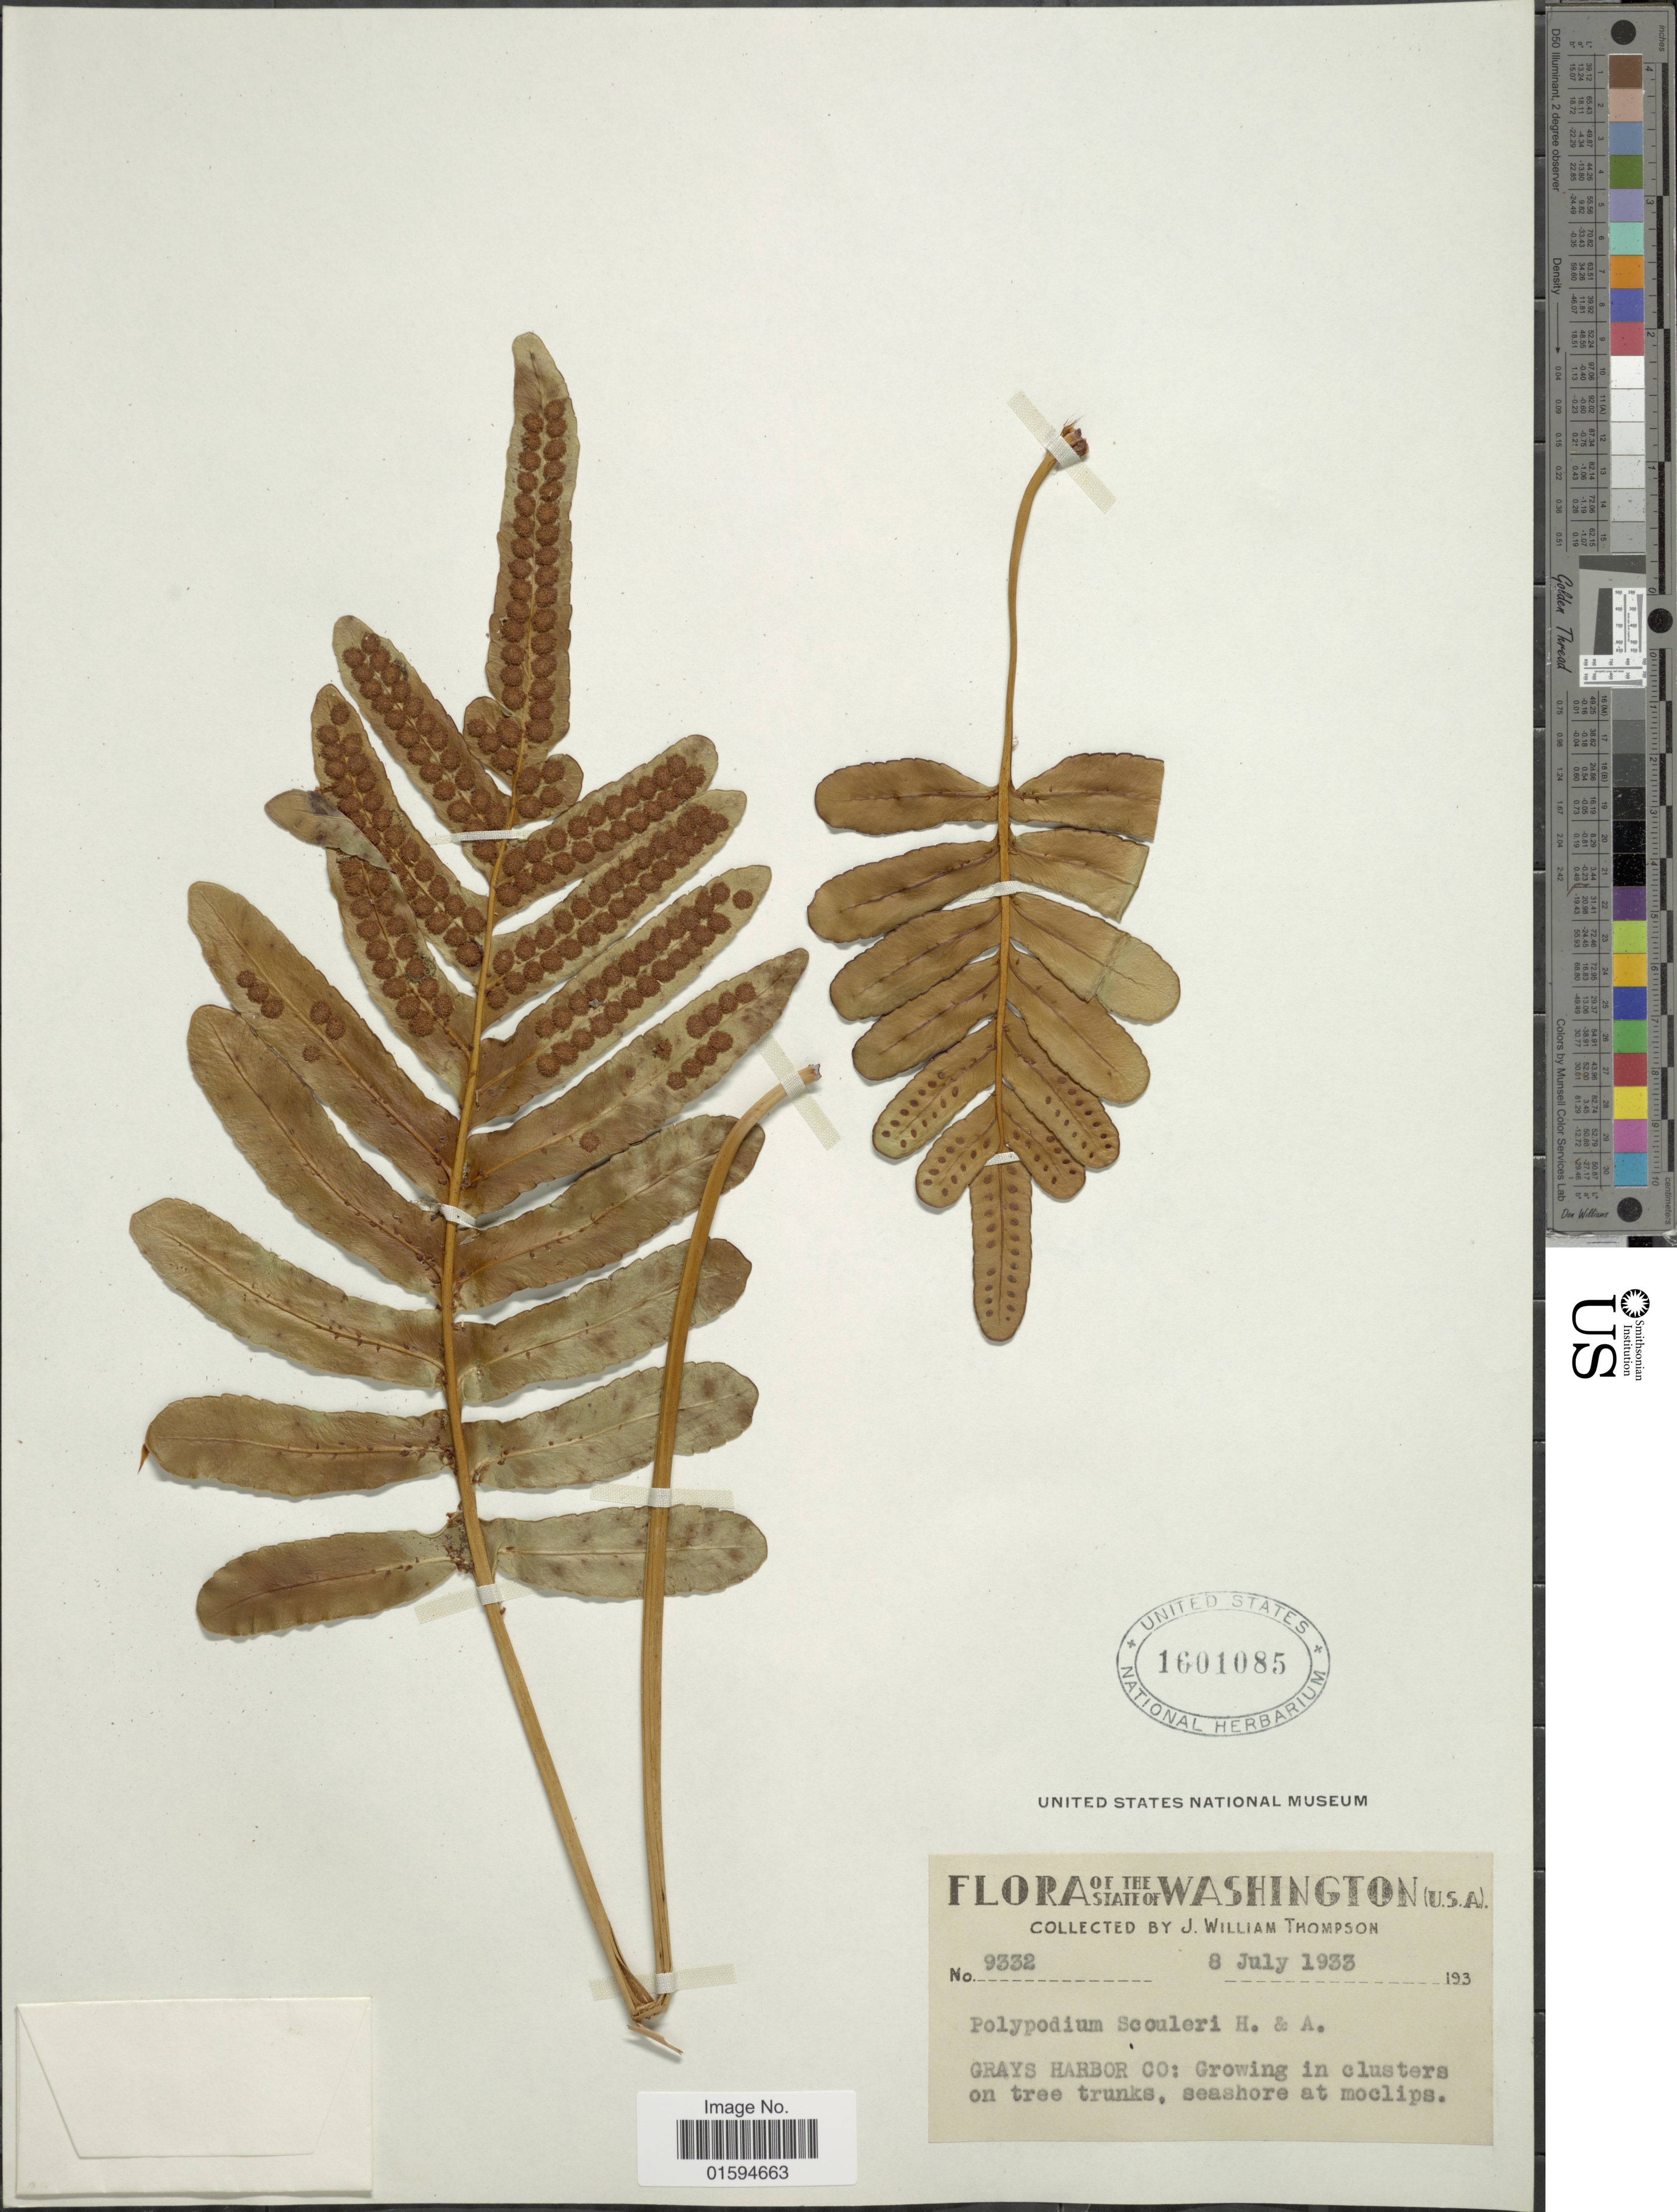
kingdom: Plantae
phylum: Tracheophyta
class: Polypodiopsida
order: Polypodiales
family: Polypodiaceae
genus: Polypodium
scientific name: Polypodium scouleri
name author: Hook. & Grev.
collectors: J. W. Thompson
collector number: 9332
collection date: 1933-07-08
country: United States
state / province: Washington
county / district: Grays Harbor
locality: Grays Harbor Co, seashore at moclips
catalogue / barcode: US 1601085